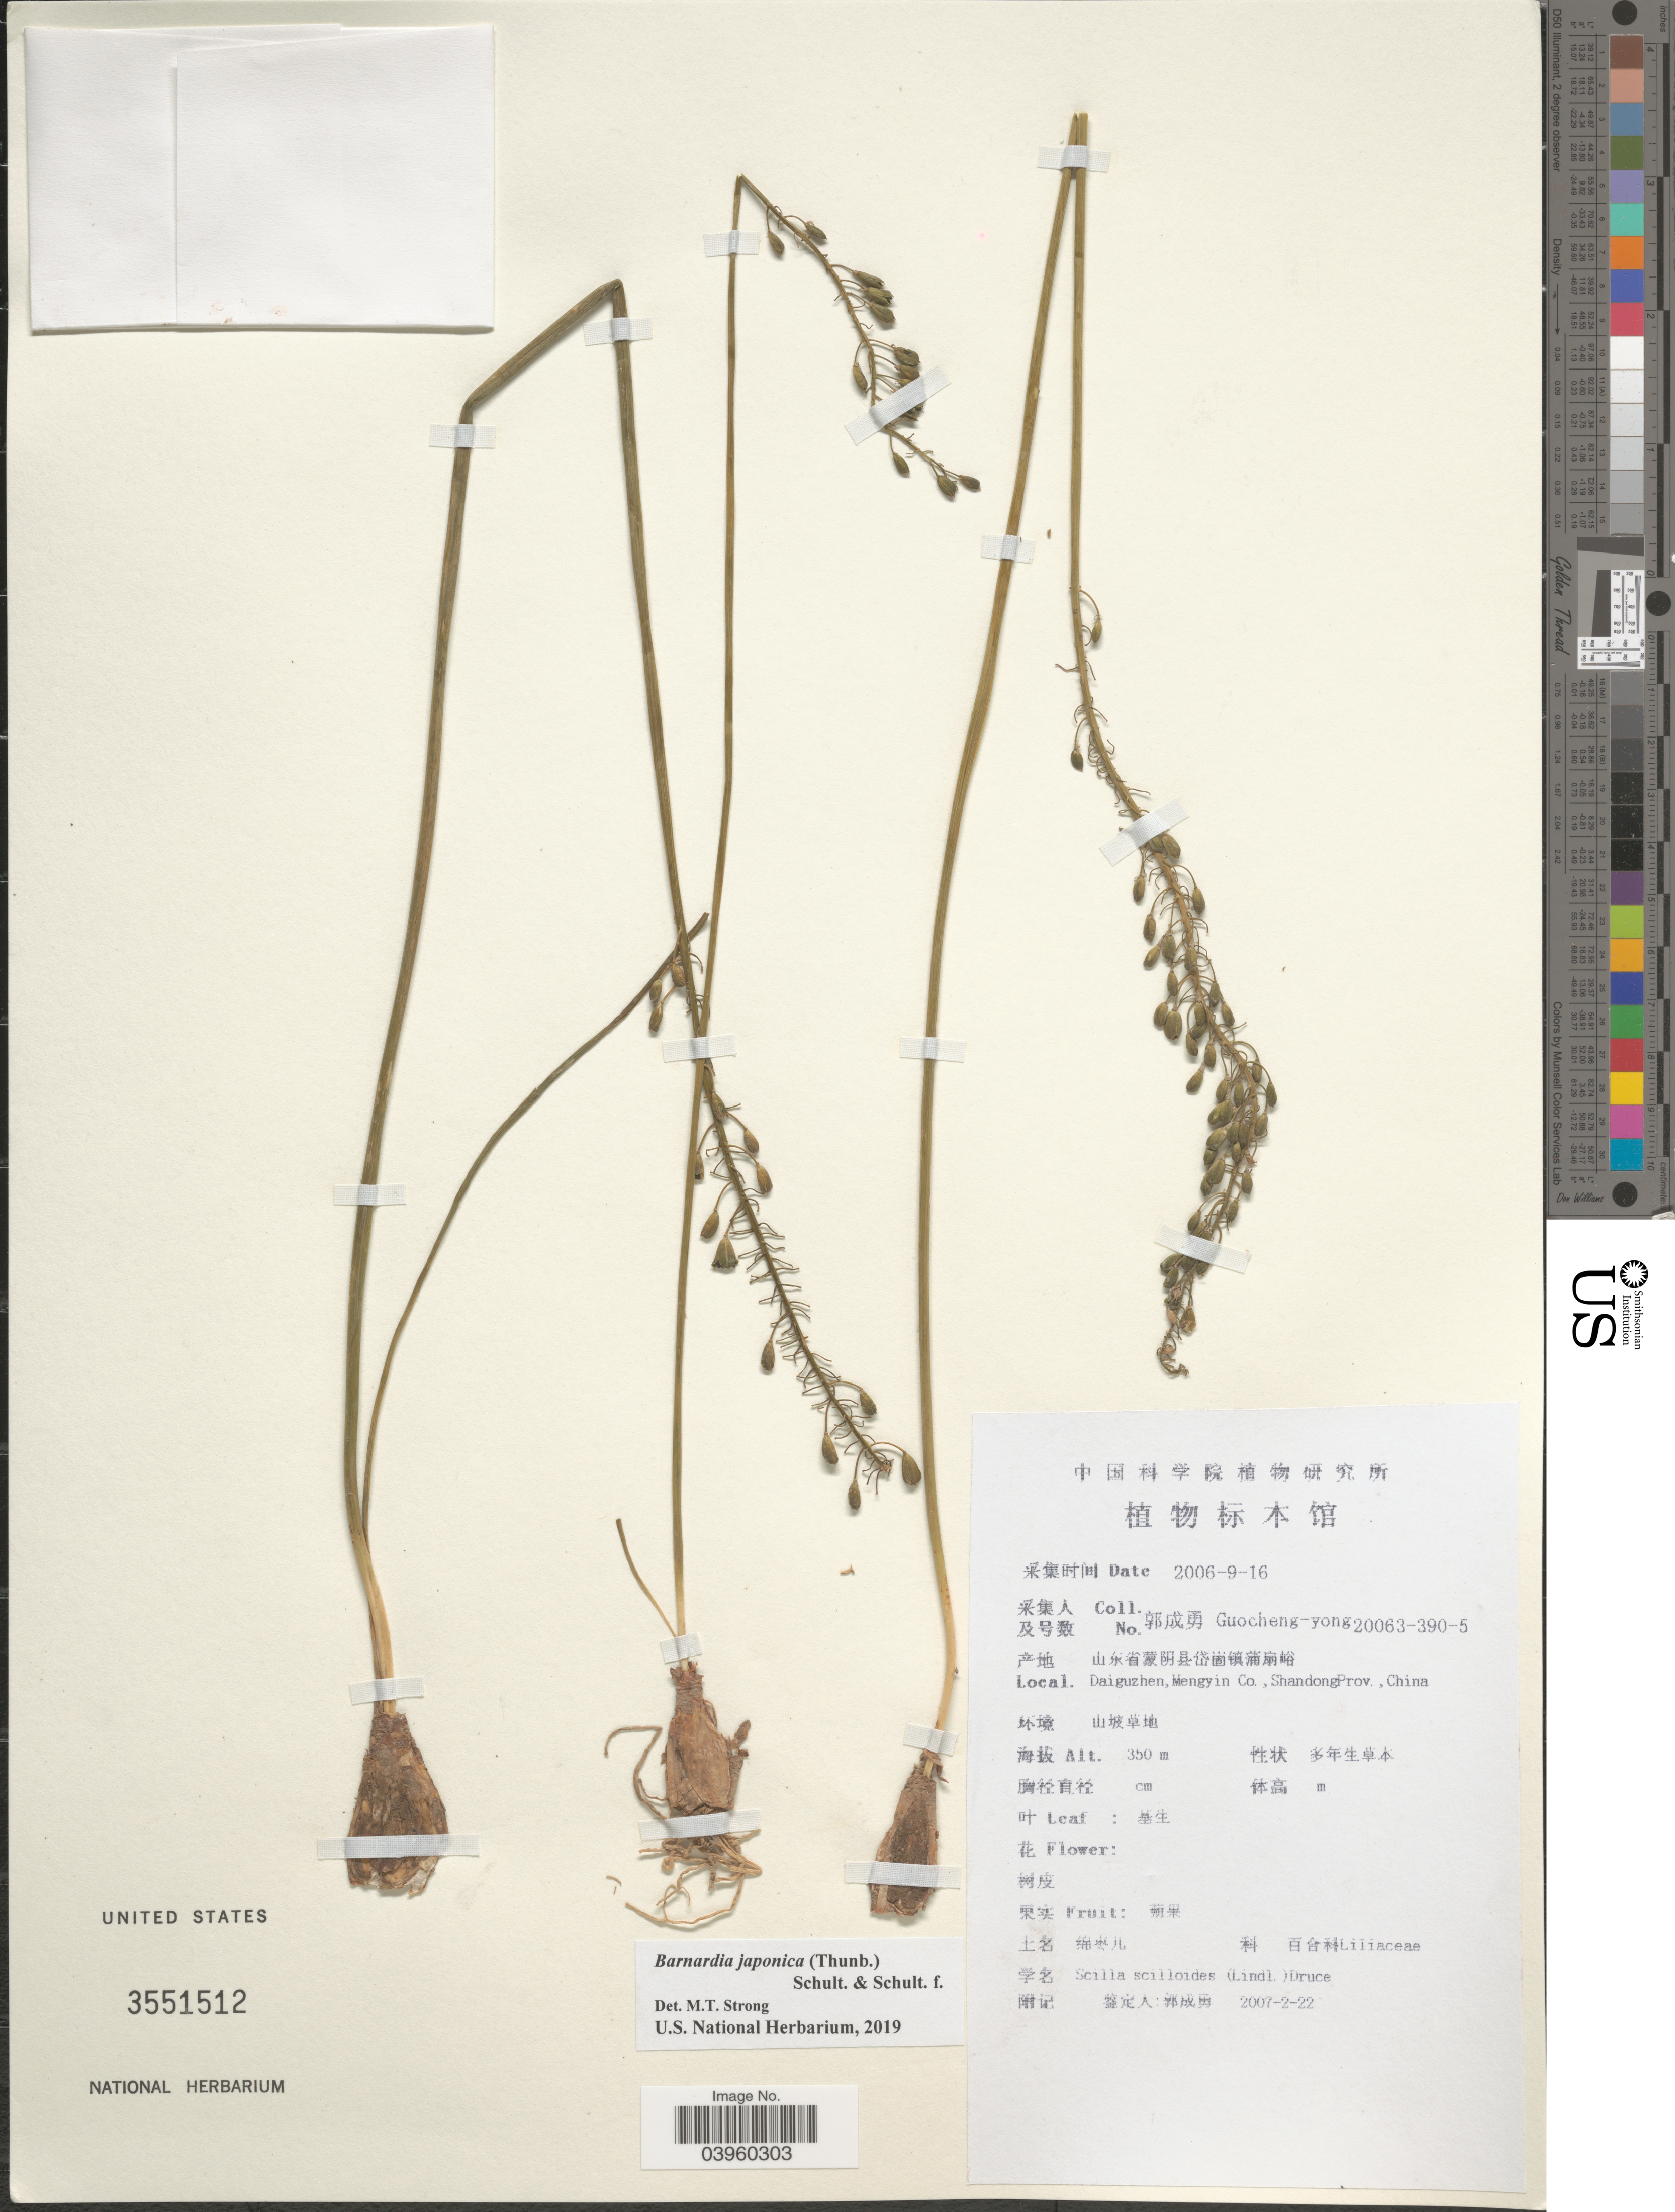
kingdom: Plantae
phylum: Tracheophyta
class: Liliopsida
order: Asparagales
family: Asparagaceae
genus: Barnardia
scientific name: Barnardia japonica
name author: (Thunb.) Schult. & Schult. f.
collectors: Guo cheng-yong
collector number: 20063-390-5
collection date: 2006-09-16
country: China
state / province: Shandong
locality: Daiguzhen, Mengyin Co.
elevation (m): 350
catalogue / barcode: US 3551512